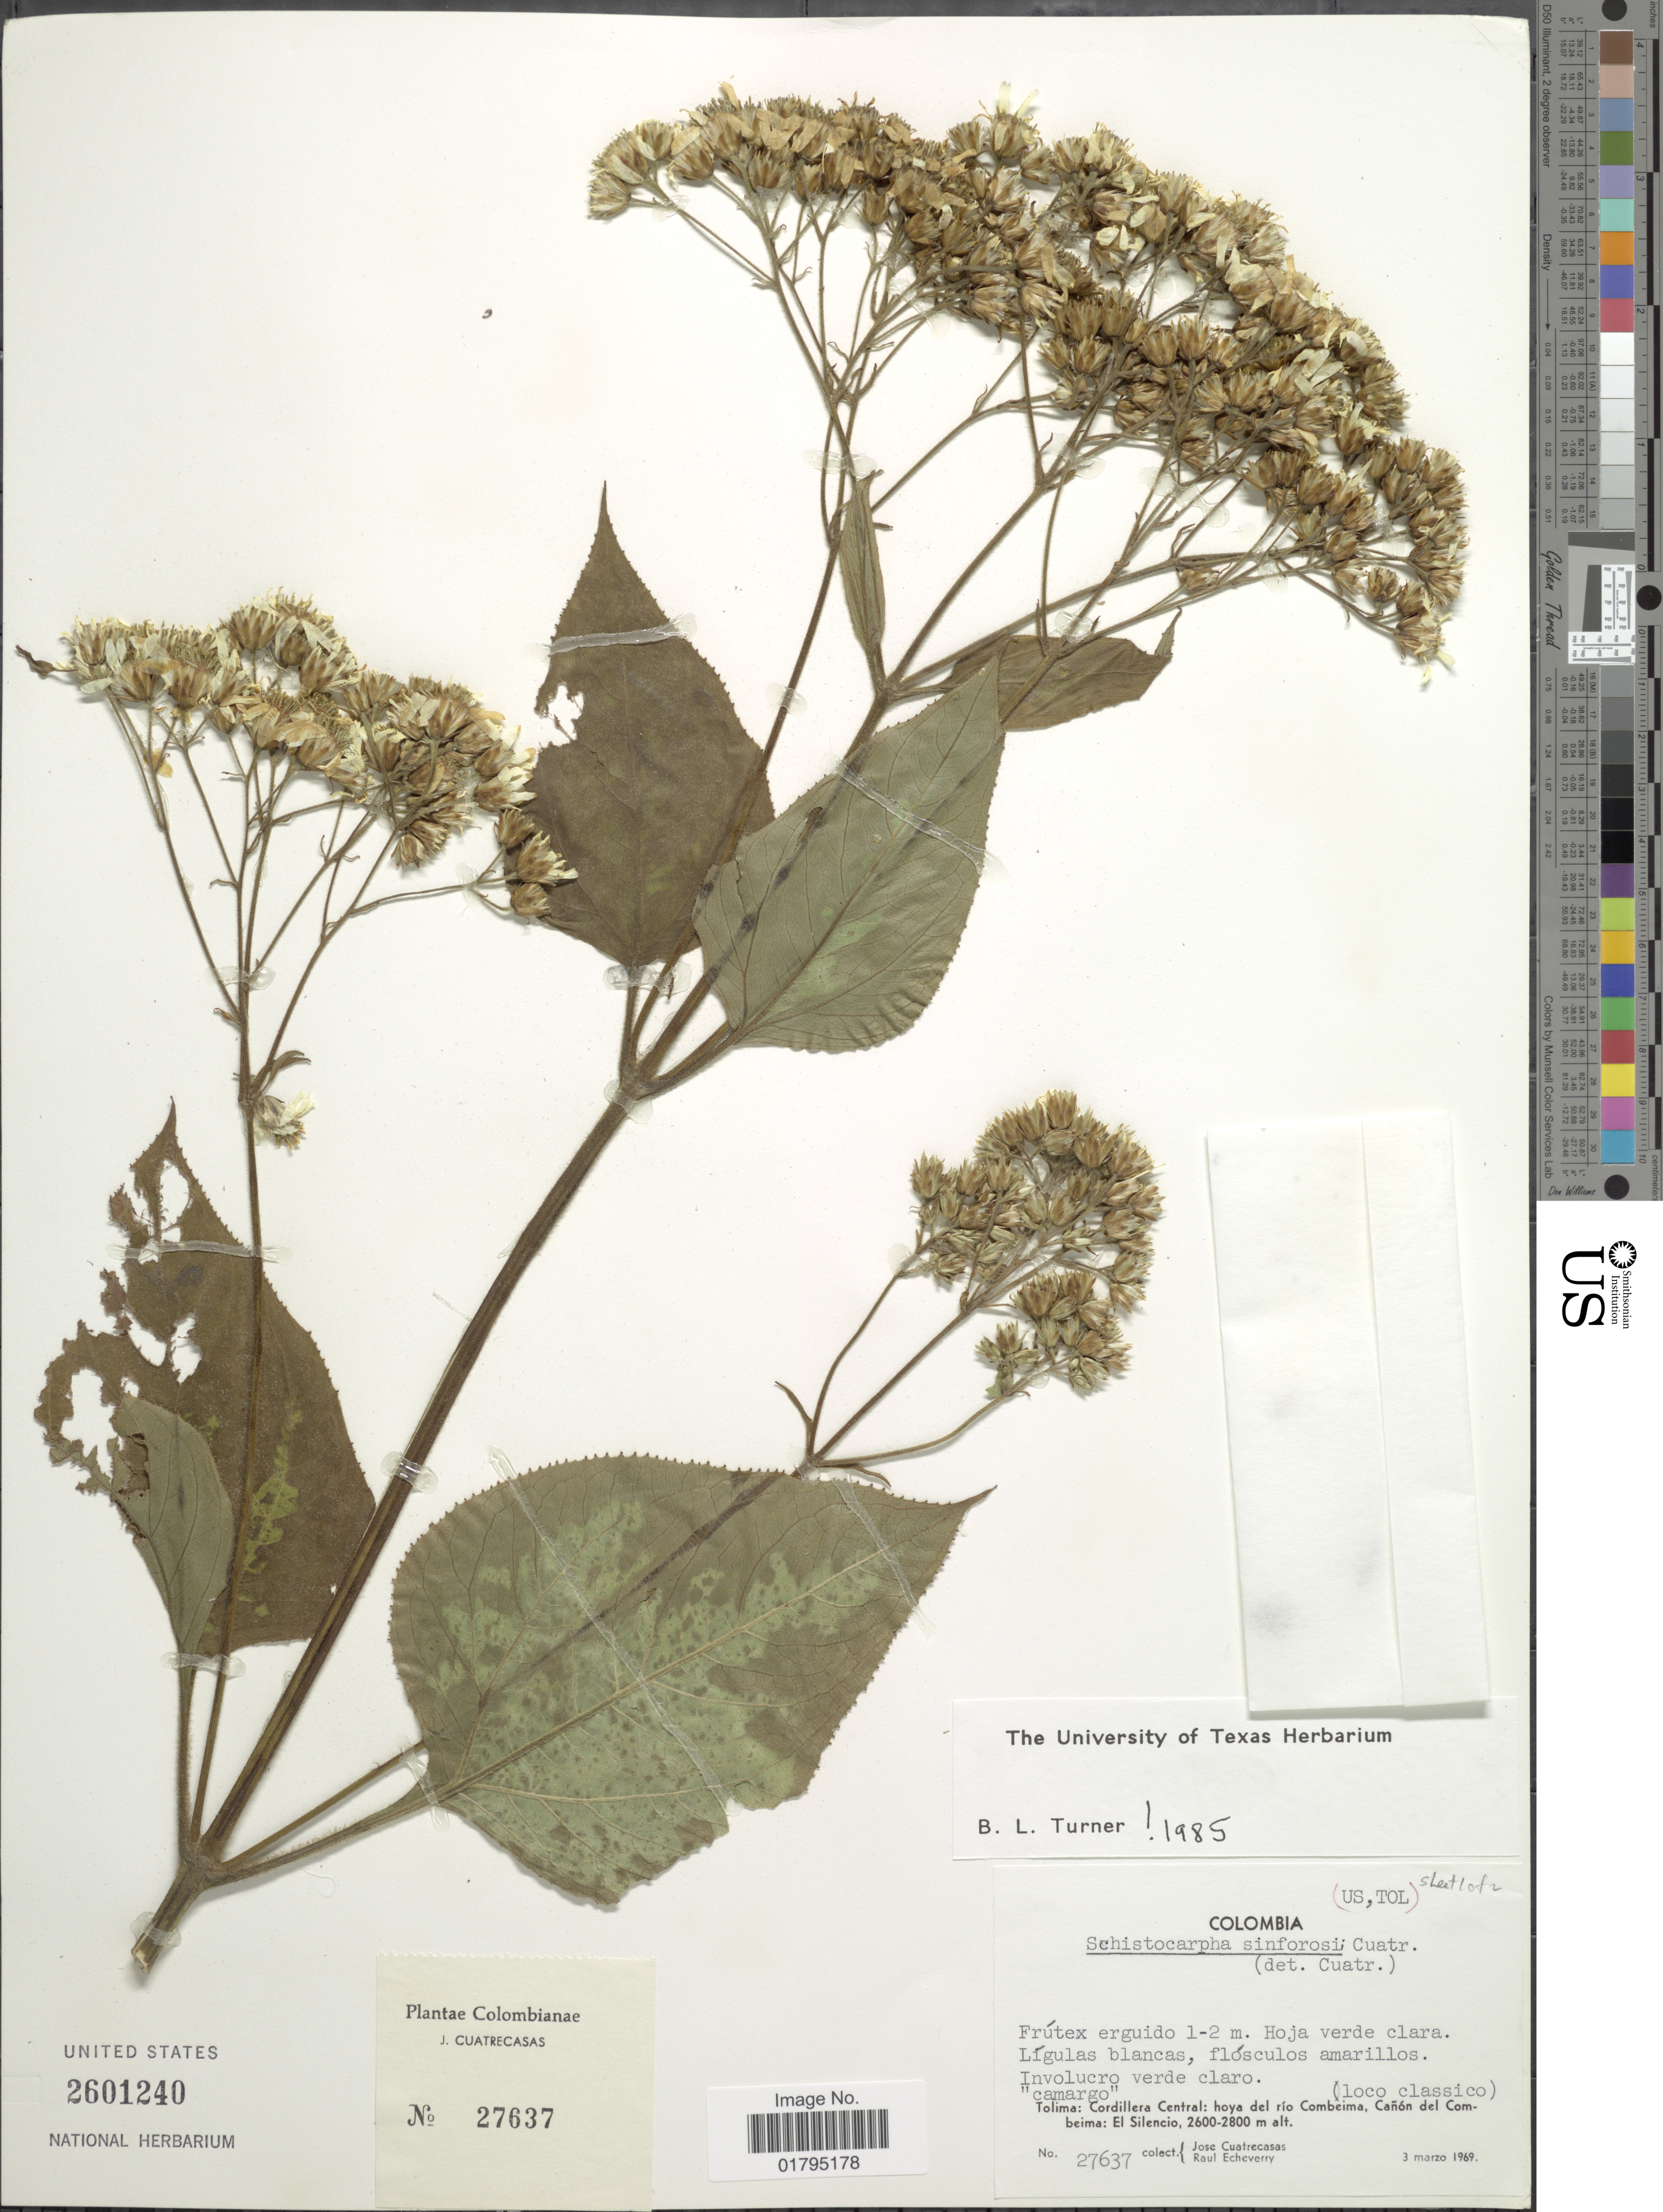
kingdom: Plantae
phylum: Tracheophyta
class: Magnoliopsida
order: Asterales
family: Asteraceae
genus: Schistocarpha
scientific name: Schistocarpha sinforosii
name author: Cuatrec.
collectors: J. Cuatrecasas & R. Echeverry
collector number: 27637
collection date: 1969-03-03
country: Colombia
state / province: Tolima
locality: Tolima: Cordillera Central: hoya del rio Combeima, Canon del Combeima: El Silencio.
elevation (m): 2600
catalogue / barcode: US 2601240